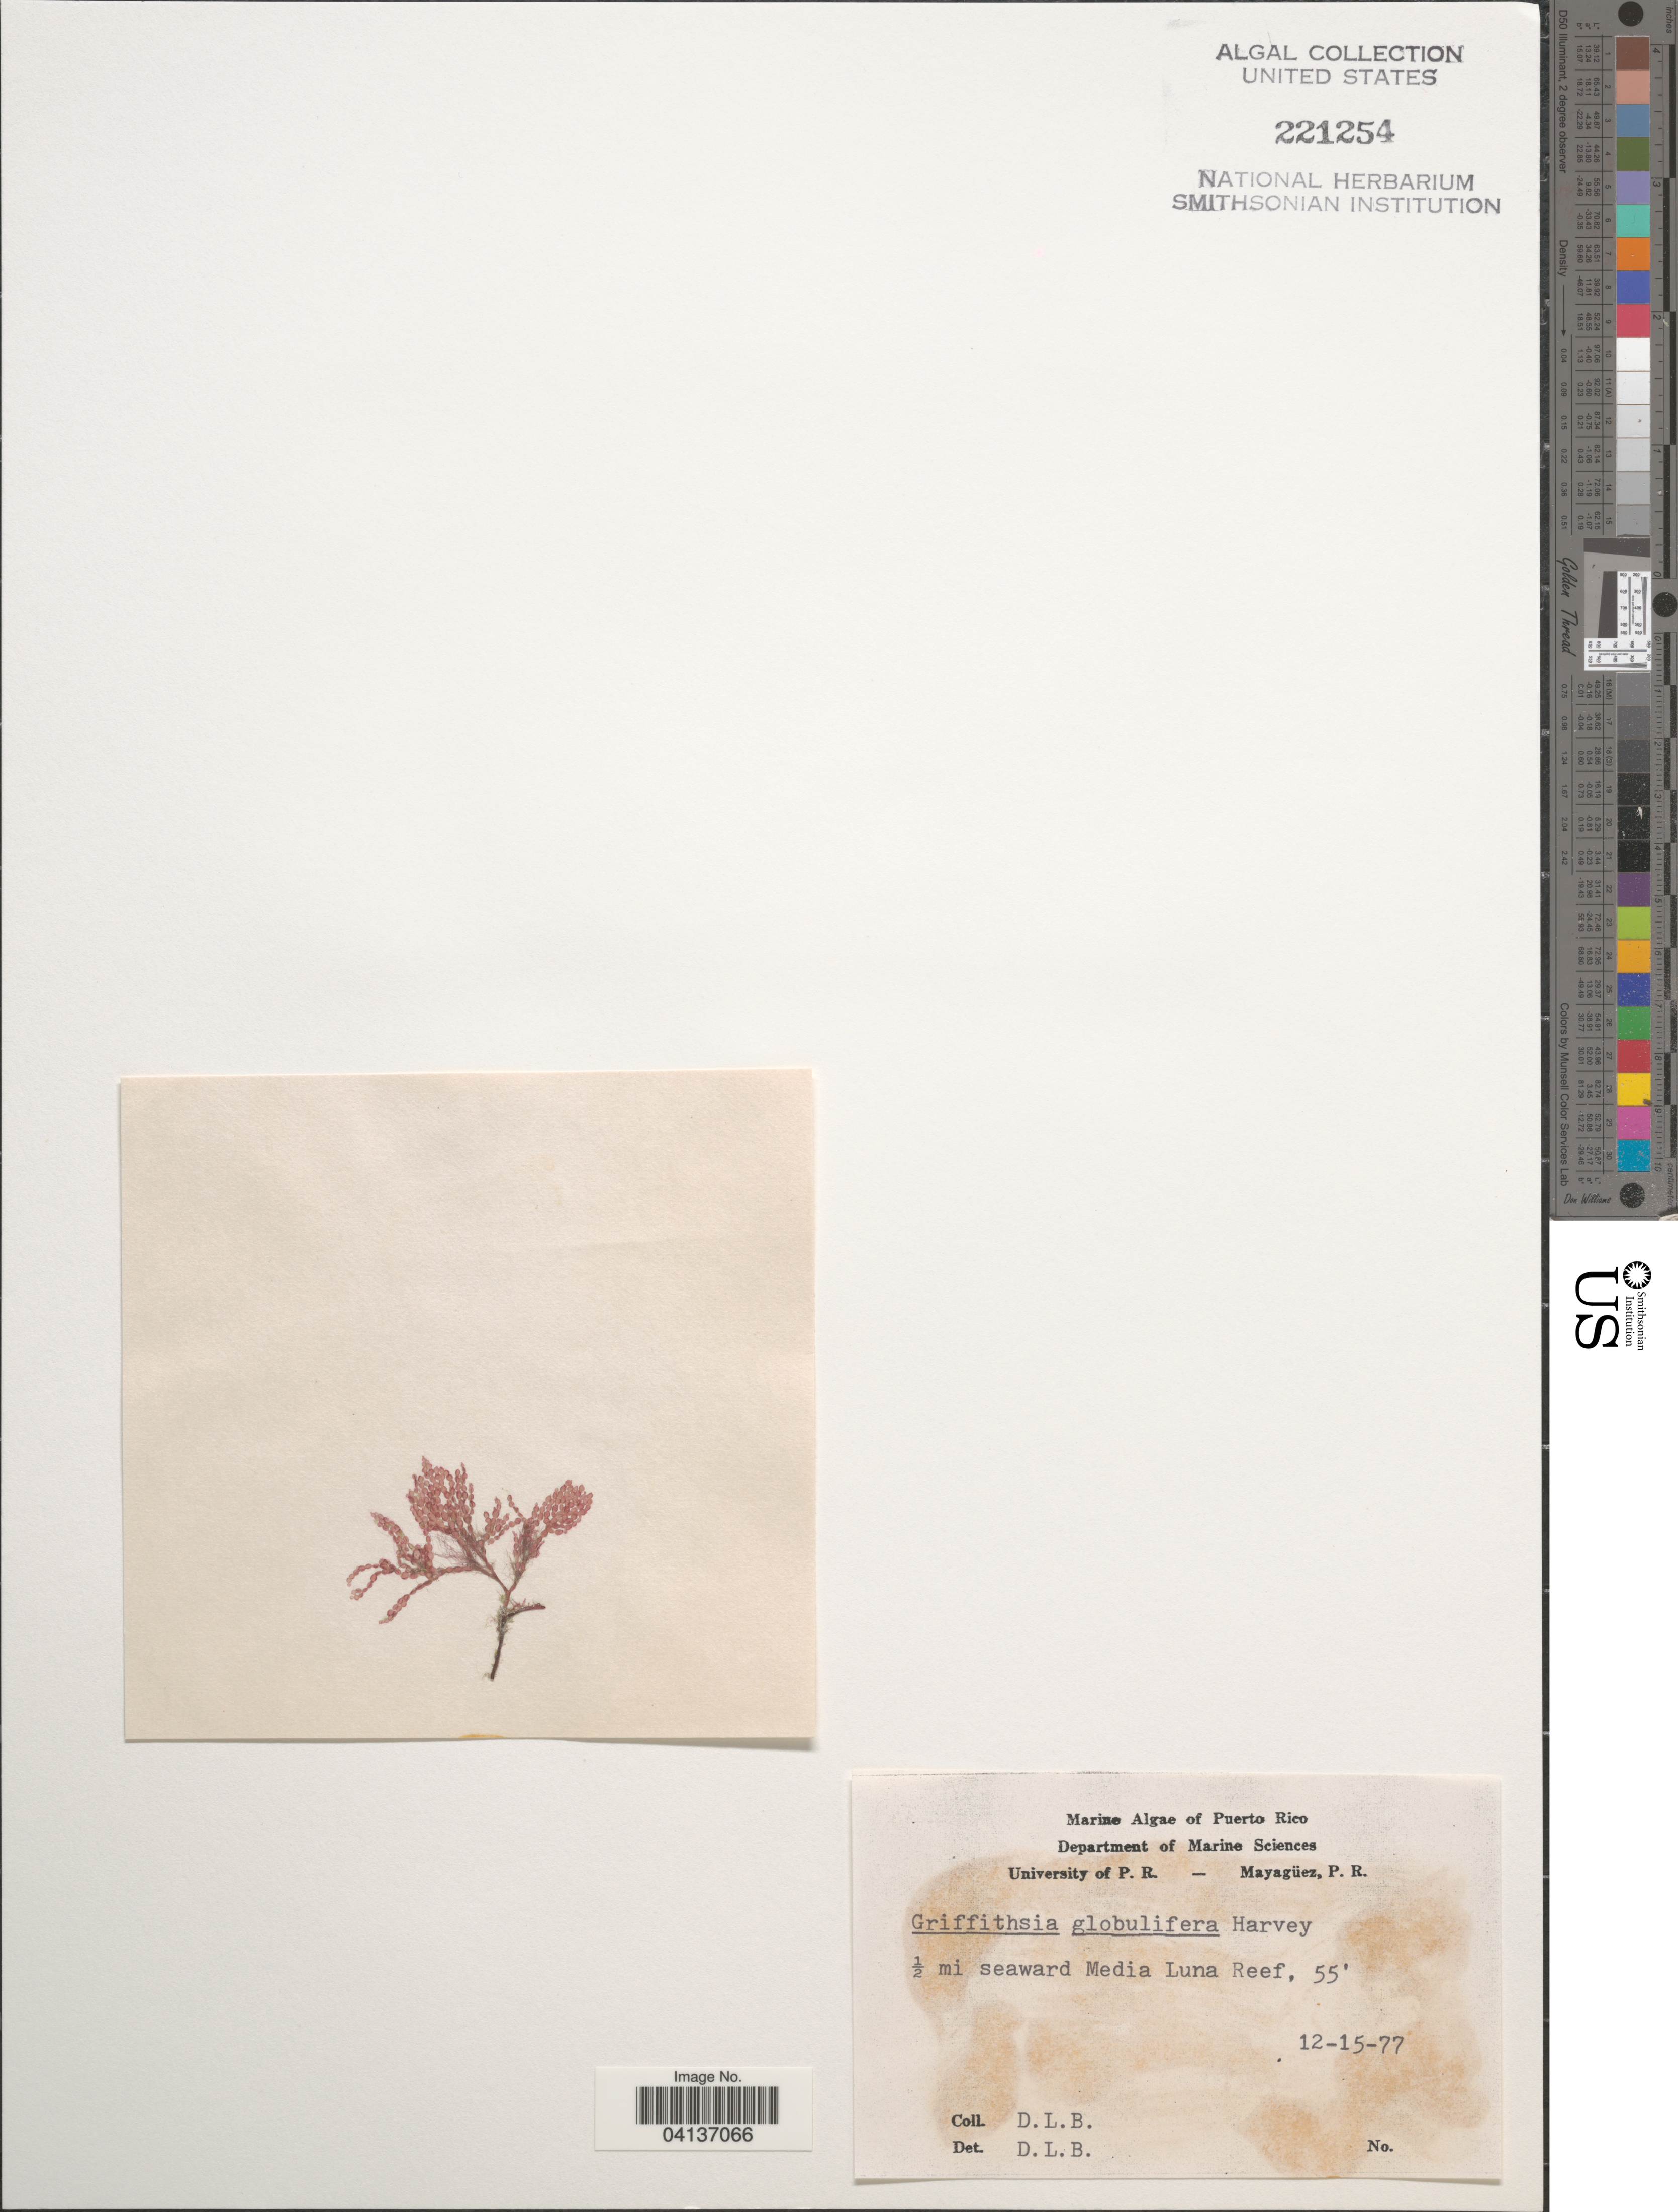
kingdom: Plantae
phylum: Rhodophyta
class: Florideophyceae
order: Ceramiales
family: Wrangeliaceae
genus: Griffithsia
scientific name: Griffithsia globulifera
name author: Harv. ex Kütz.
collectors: D. L. B.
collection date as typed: Transcribed d/m/y: 15/12/77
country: Puerto Rico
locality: ½ mi seaward Media Luna Reef.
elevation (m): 17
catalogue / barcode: US 221254